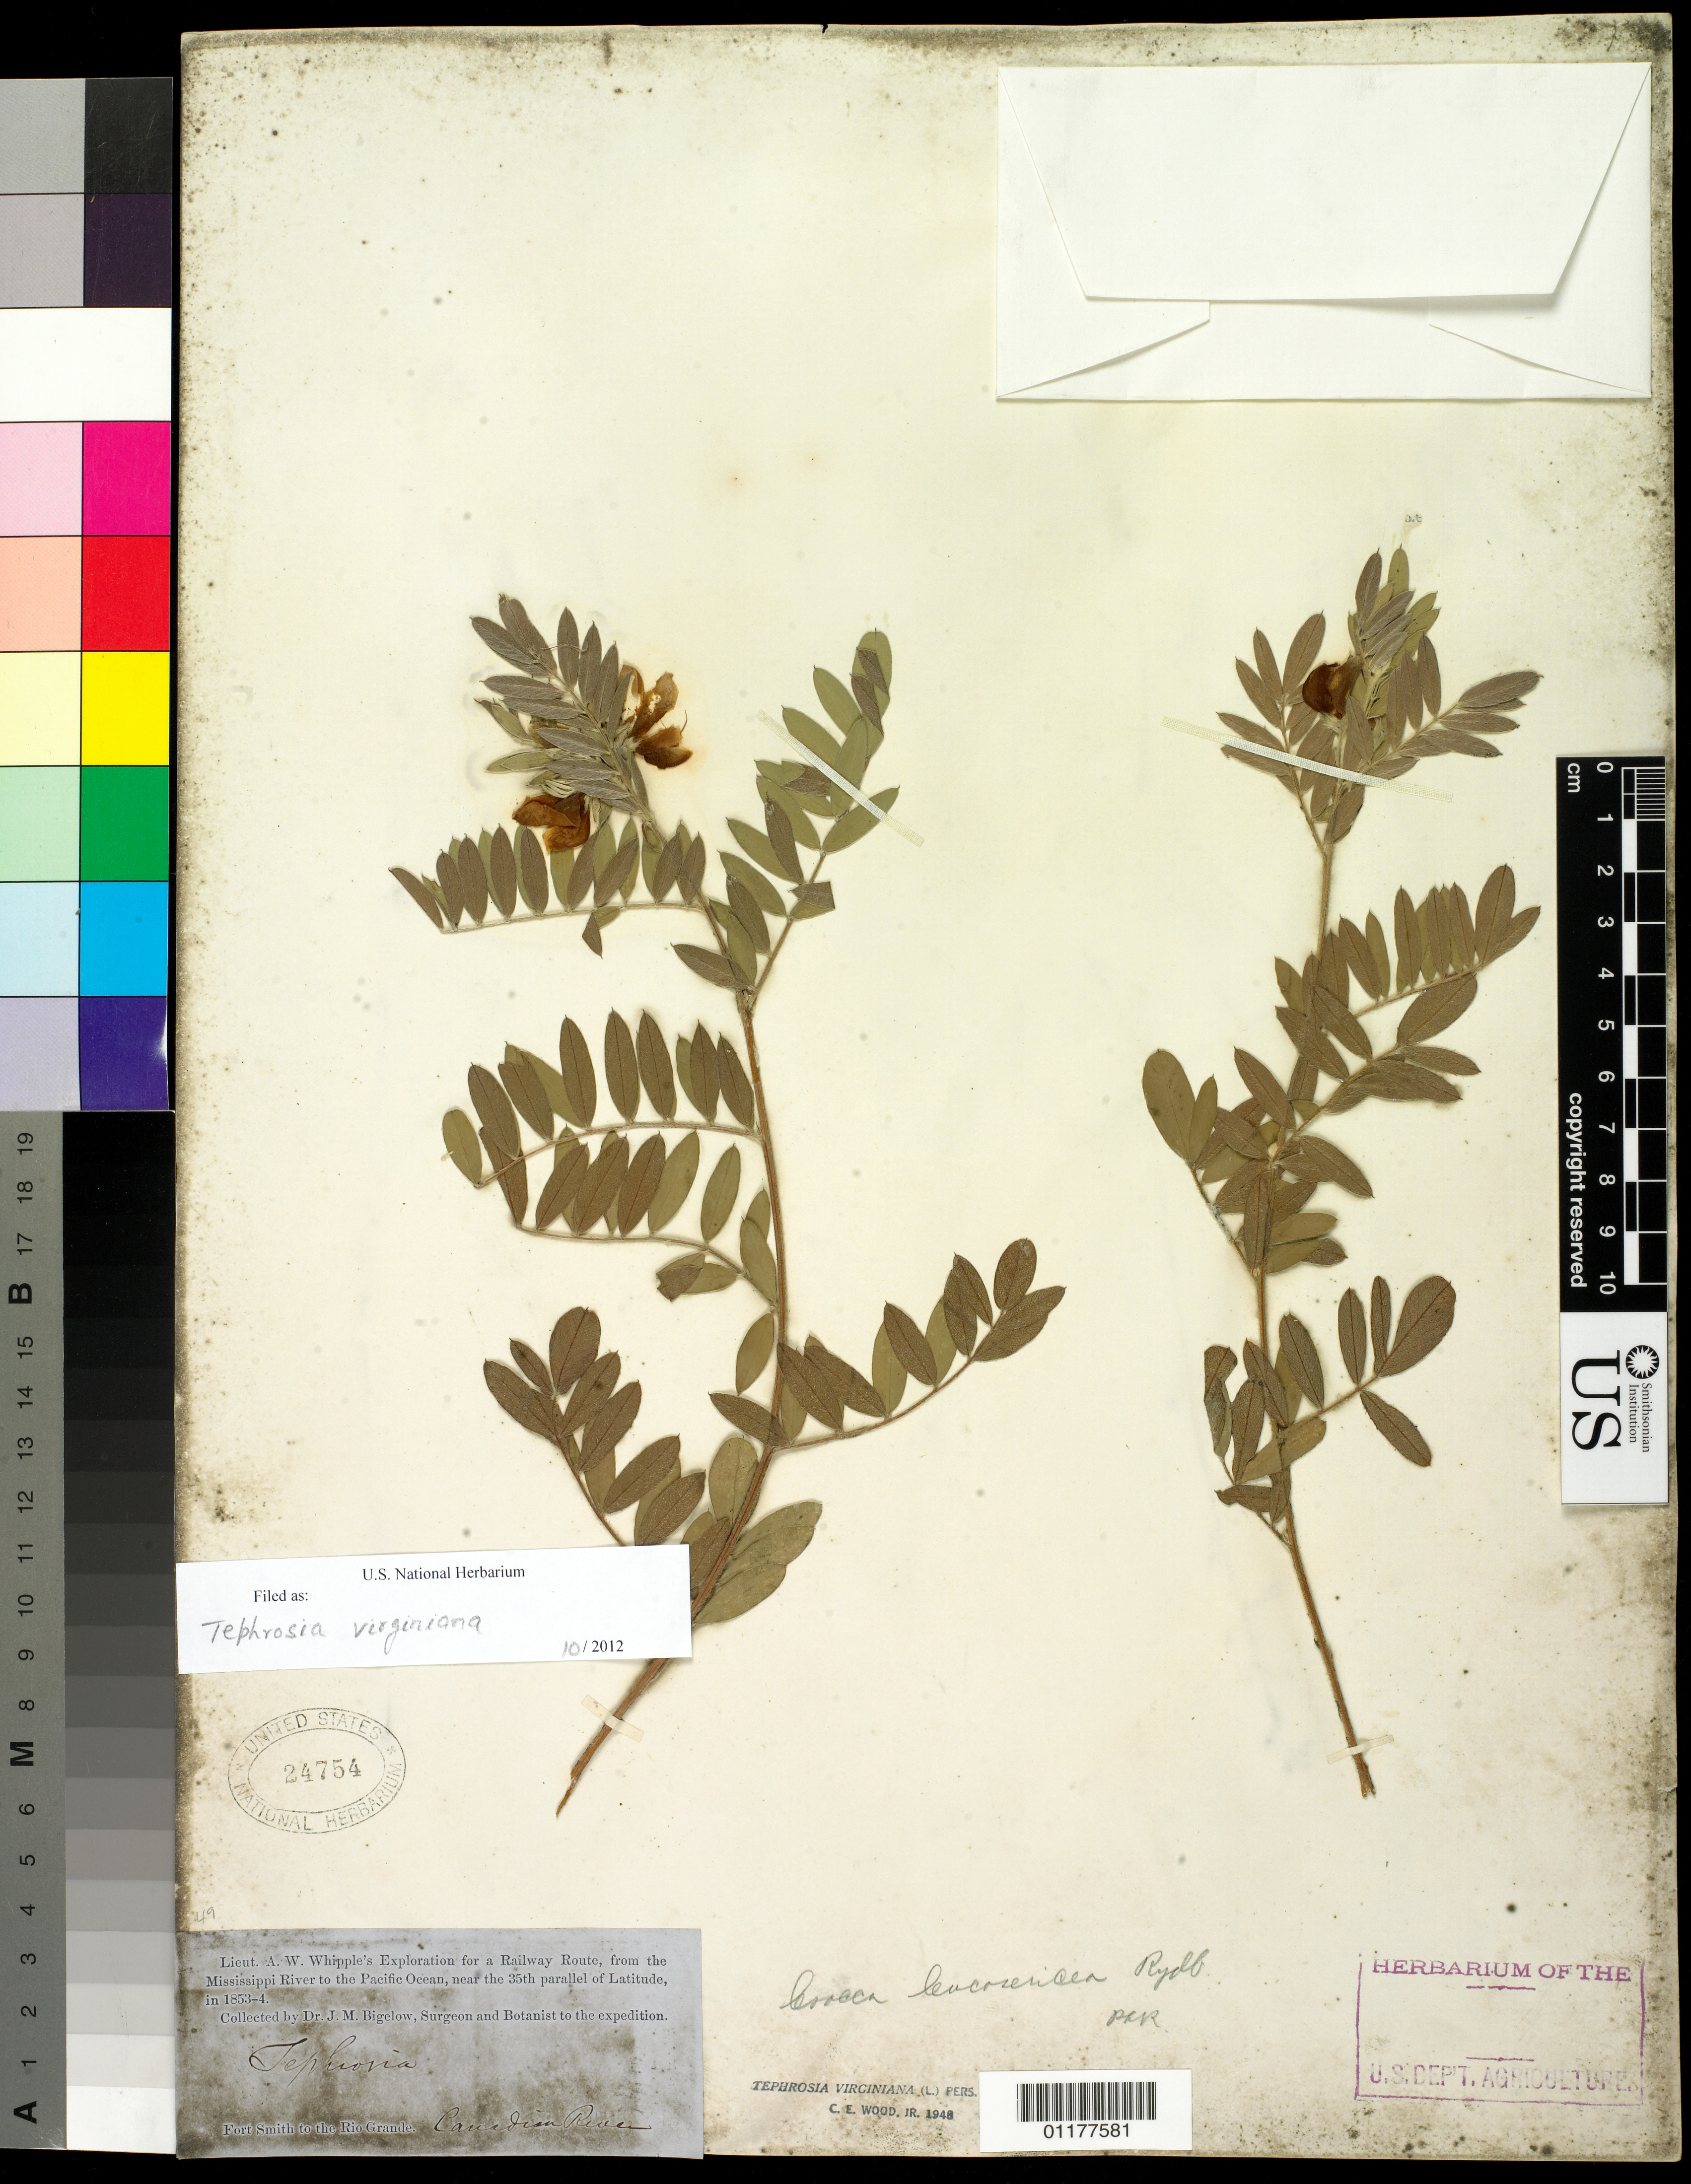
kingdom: Plantae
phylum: Tracheophyta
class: Magnoliopsida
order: Fabales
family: Fabaceae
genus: Tephrosia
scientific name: Tephrosia virginiana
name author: (L.) Pers.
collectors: J. M. Bigelow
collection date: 1853/1854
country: United States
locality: Fort Smith to the Rio Grande. Canadian River.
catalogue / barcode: US 24754